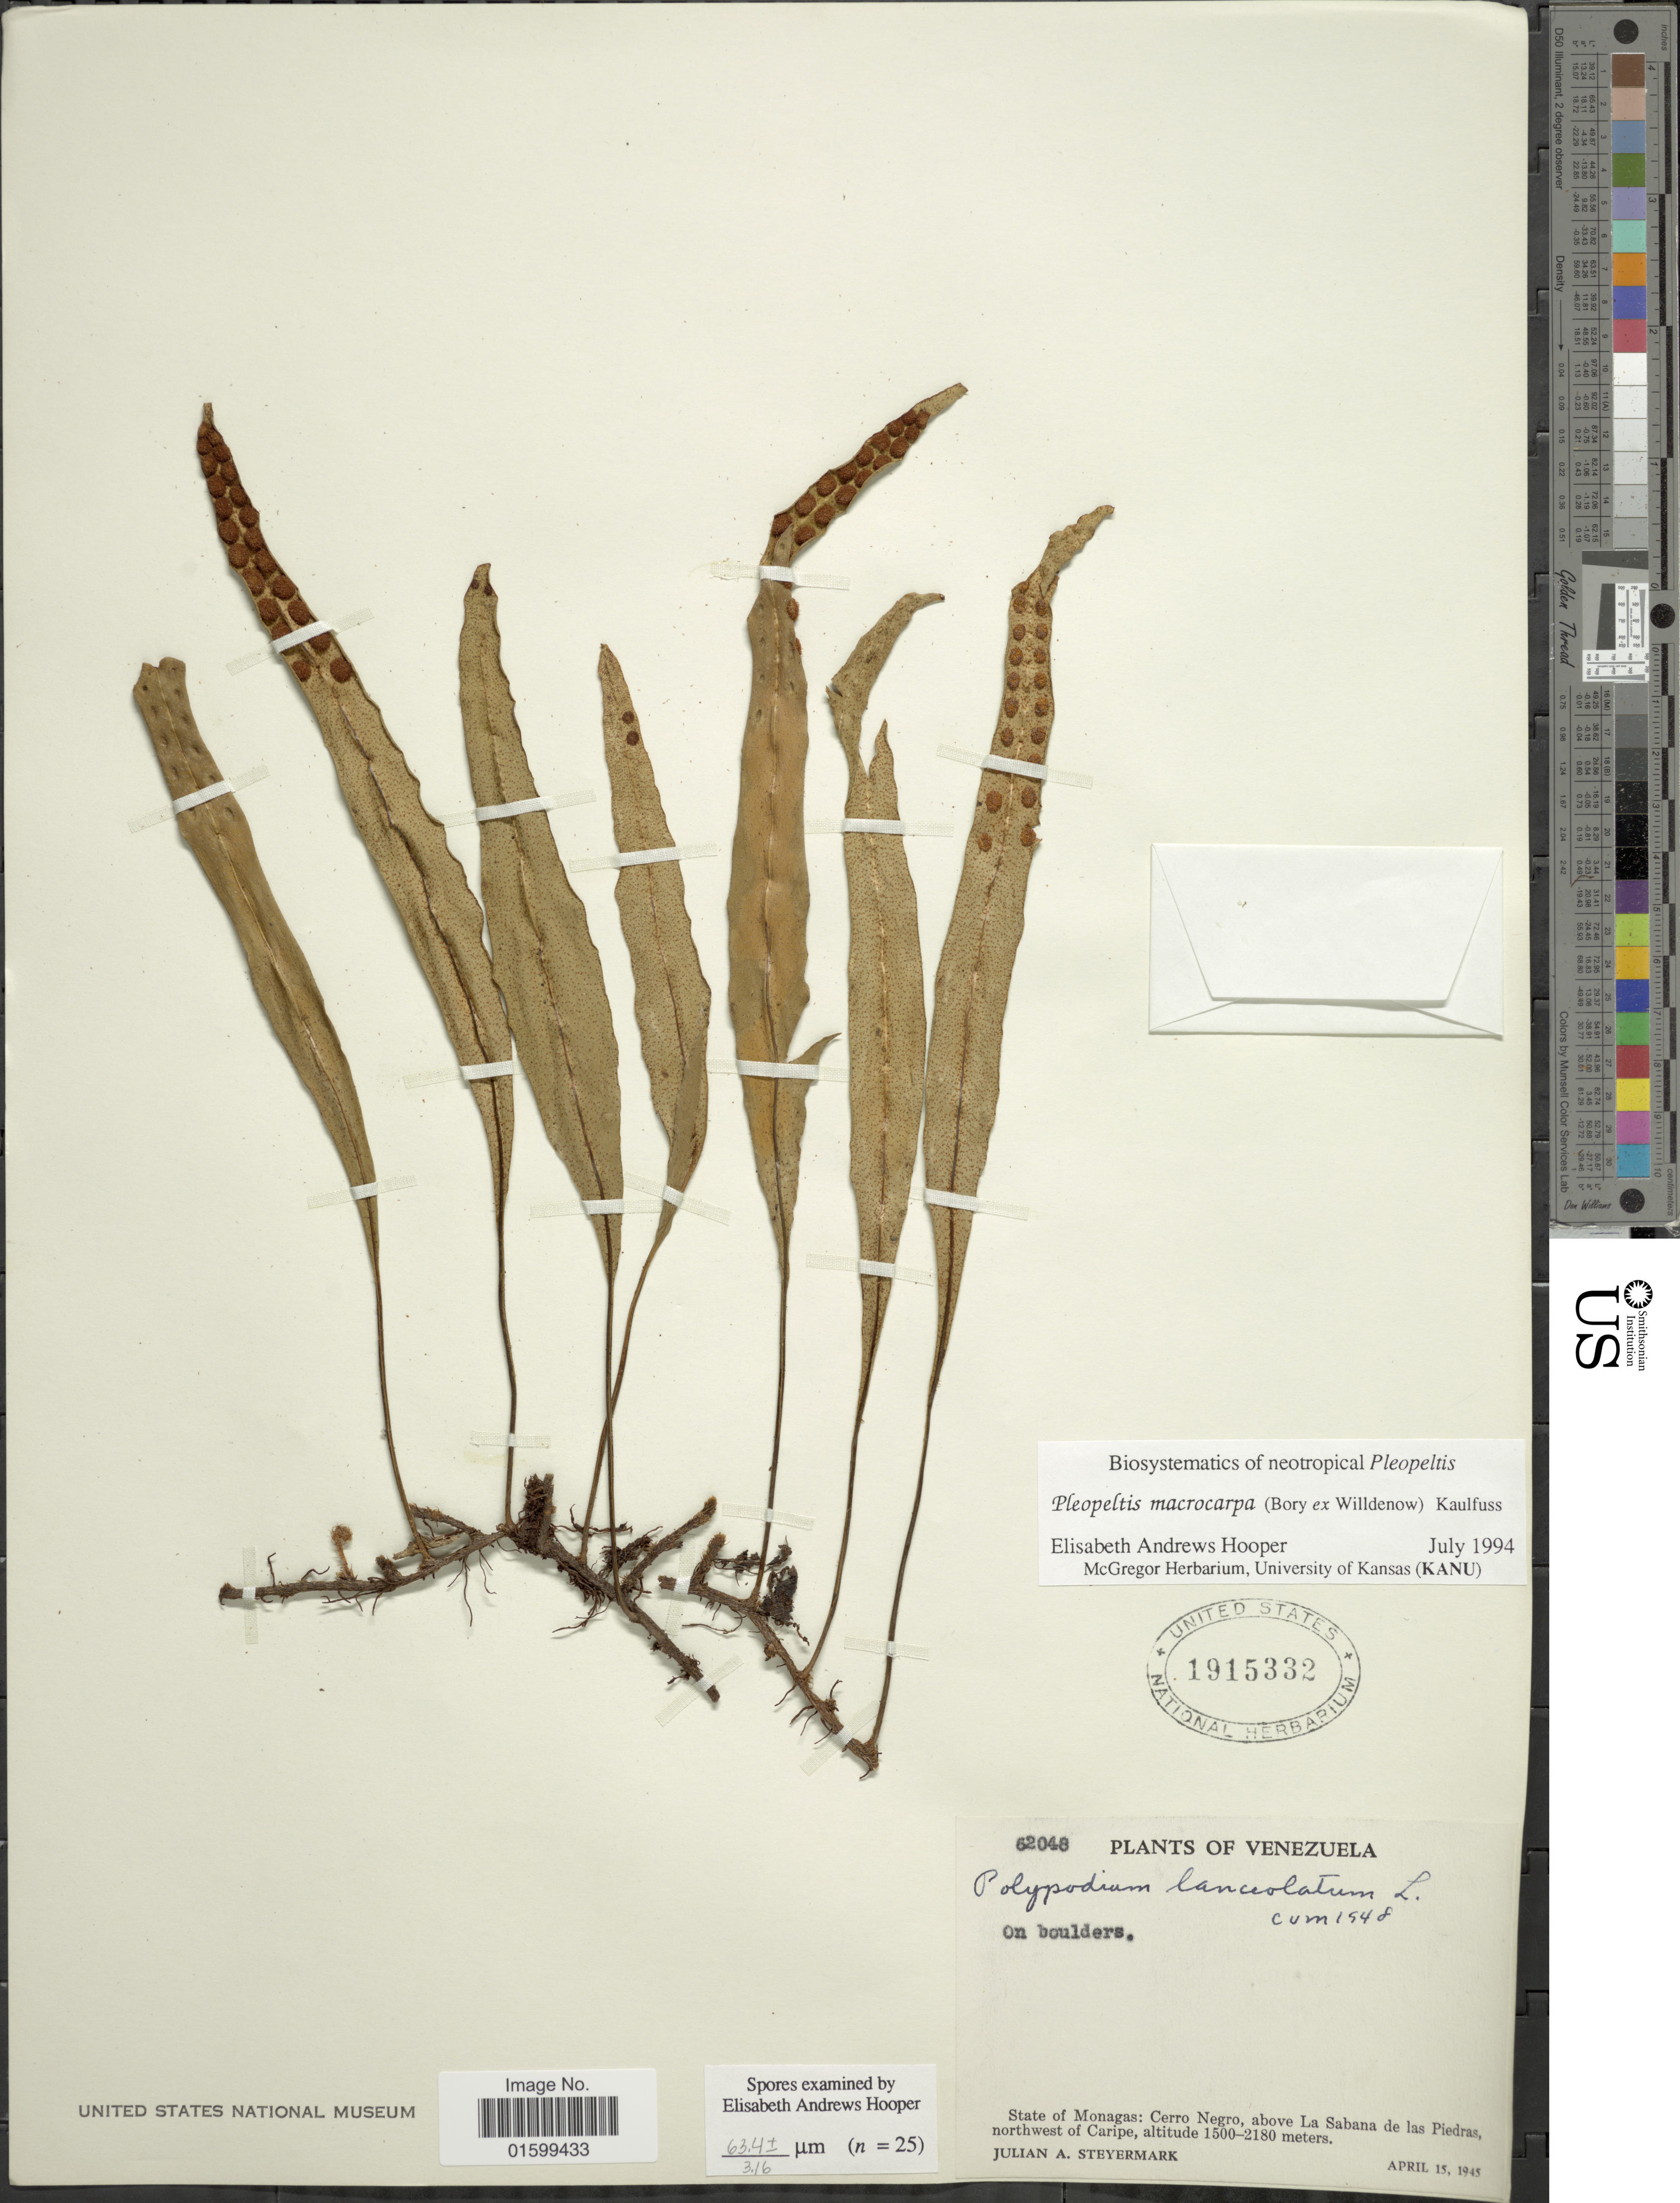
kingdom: Plantae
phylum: Tracheophyta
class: Polypodiopsida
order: Polypodiales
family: Polypodiaceae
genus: Pleopeltis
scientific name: Pleopeltis macrocarpa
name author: (Bory ex Willd.) Kaulf.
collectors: J. Steyermark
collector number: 62048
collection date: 1945-04-15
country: Venezuela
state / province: Monagas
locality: On boulders, Cerro Negro, above La Sabana de las Piedras, northwest of Caripe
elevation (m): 1500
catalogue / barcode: US 1915332